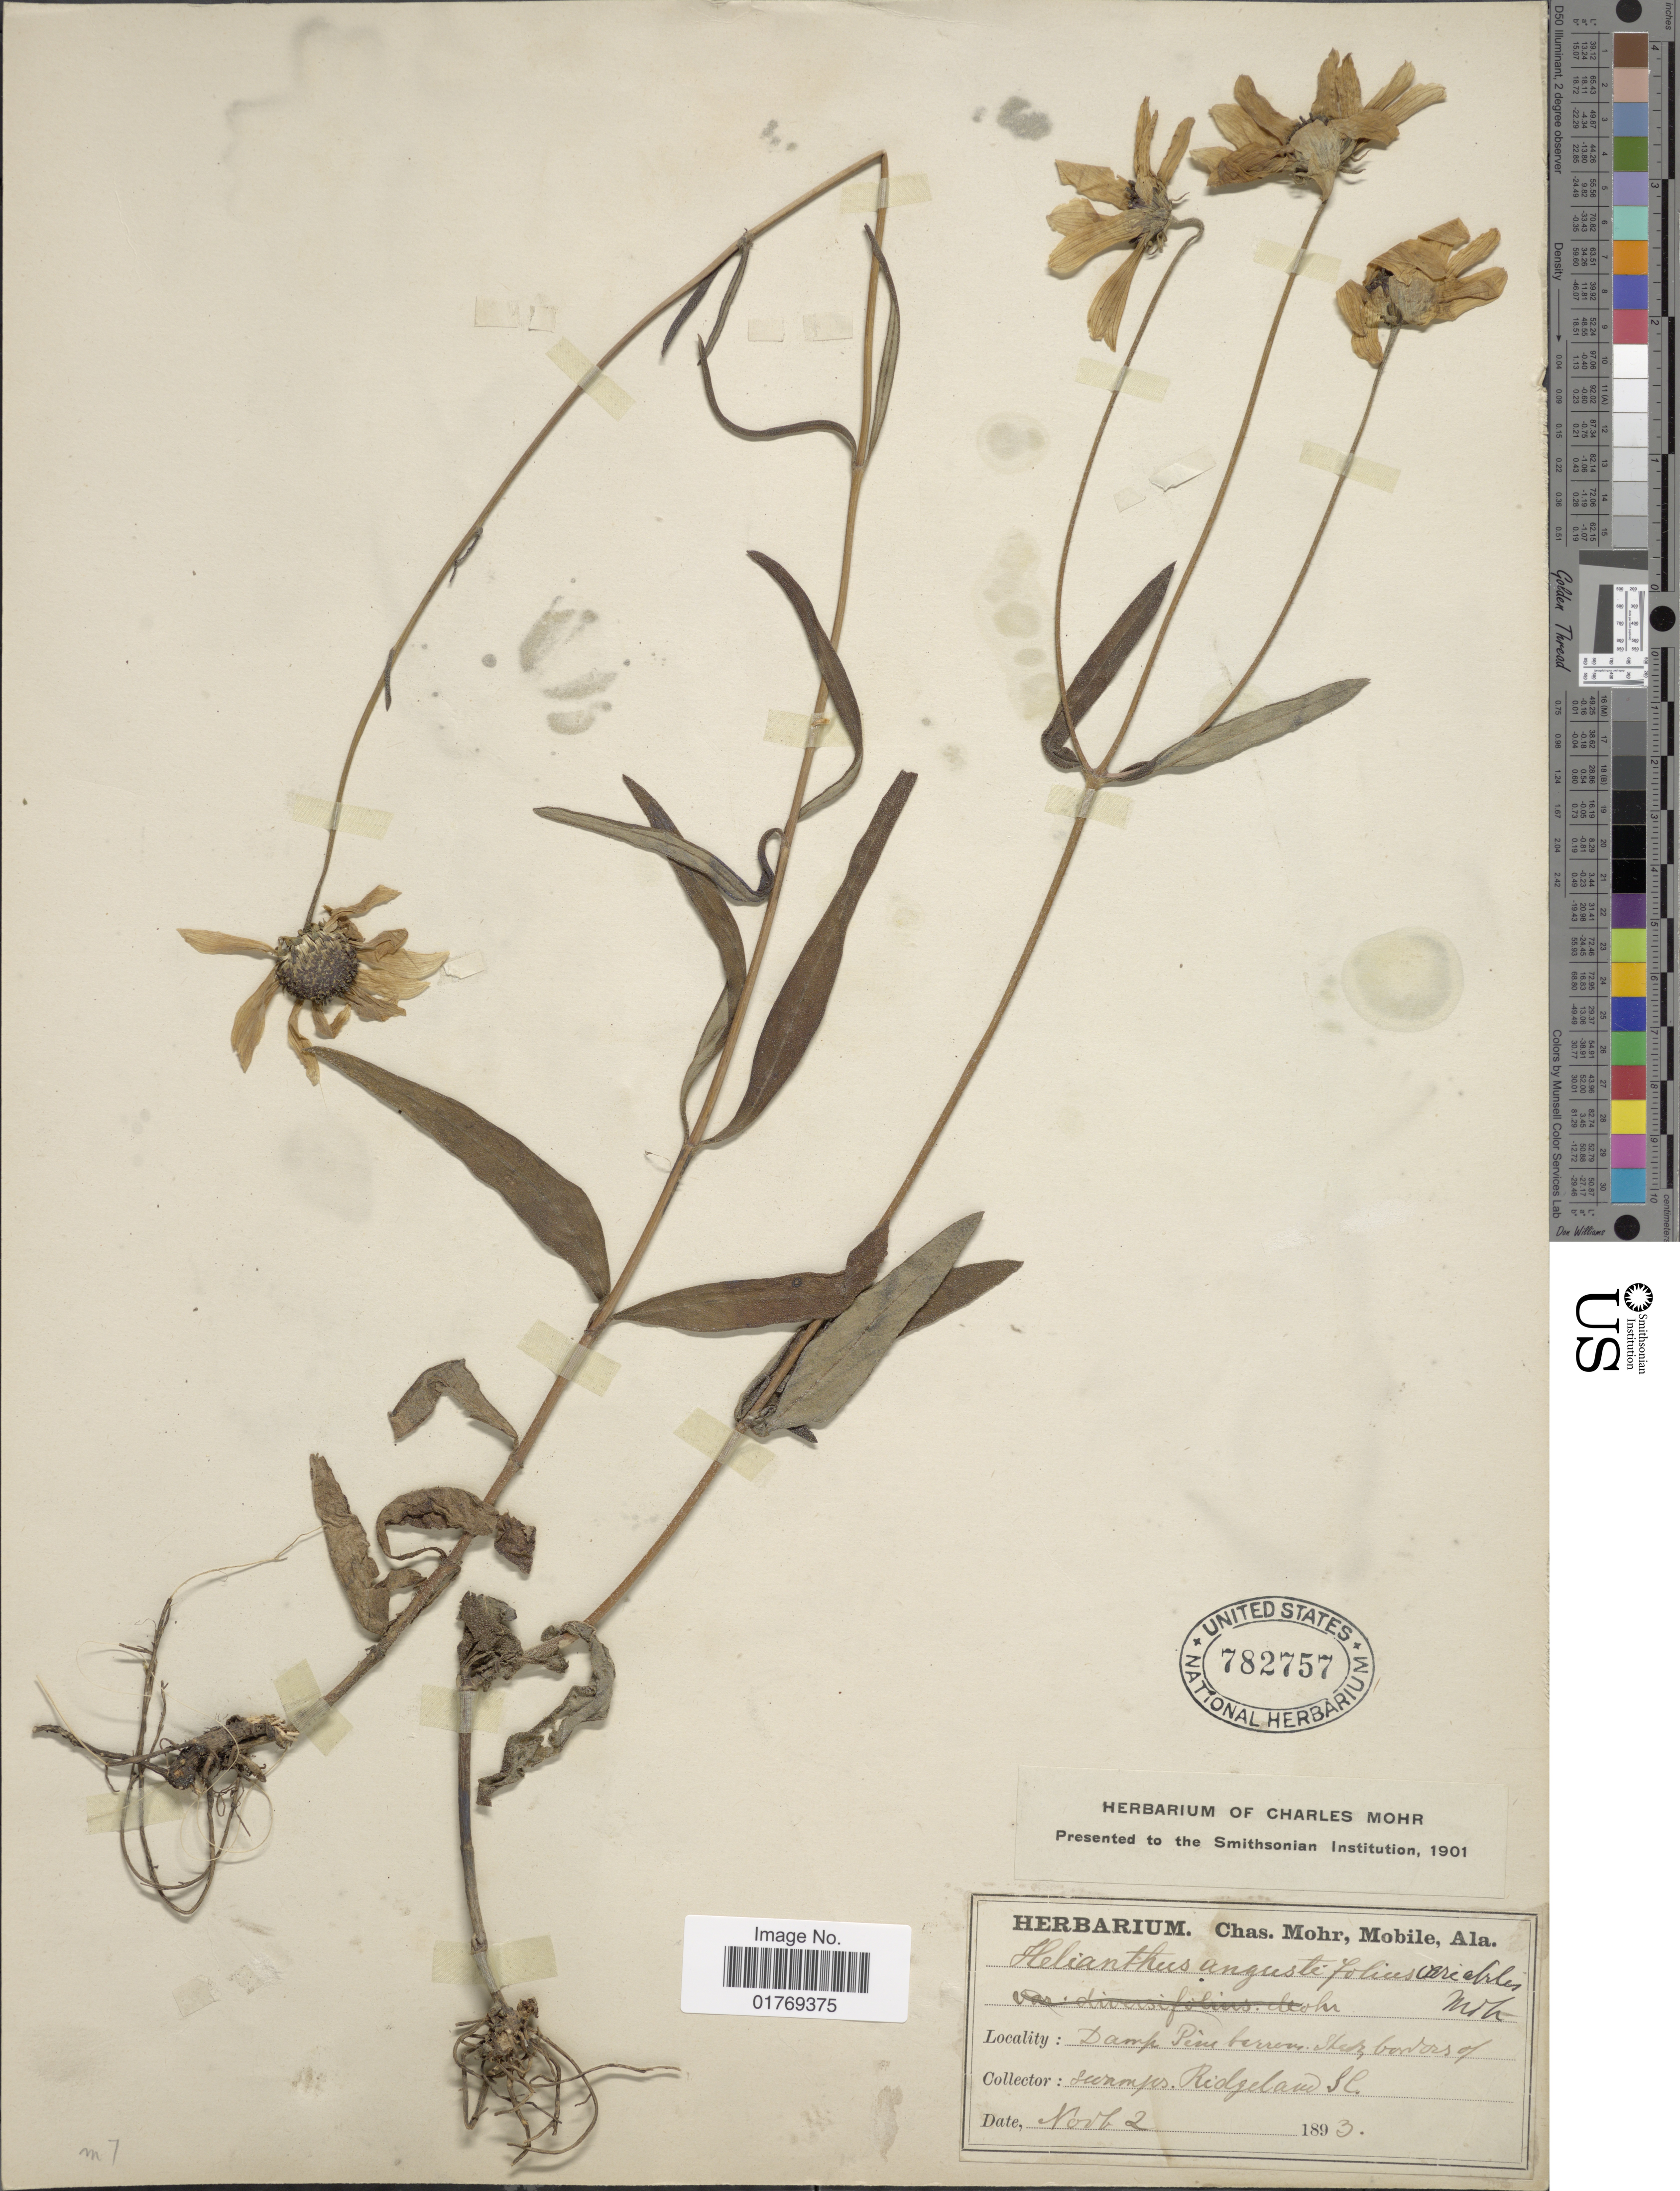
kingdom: Plantae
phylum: Tracheophyta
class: Magnoliopsida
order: Asterales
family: Asteraceae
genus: Helianthus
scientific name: Helianthus angustifolius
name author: L.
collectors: ex herb. Charles Mohr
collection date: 1893-11-02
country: United States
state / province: South Carolina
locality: Damp Pine barren, shady borders of swamps, Ridgeland SC.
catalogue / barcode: US 782757